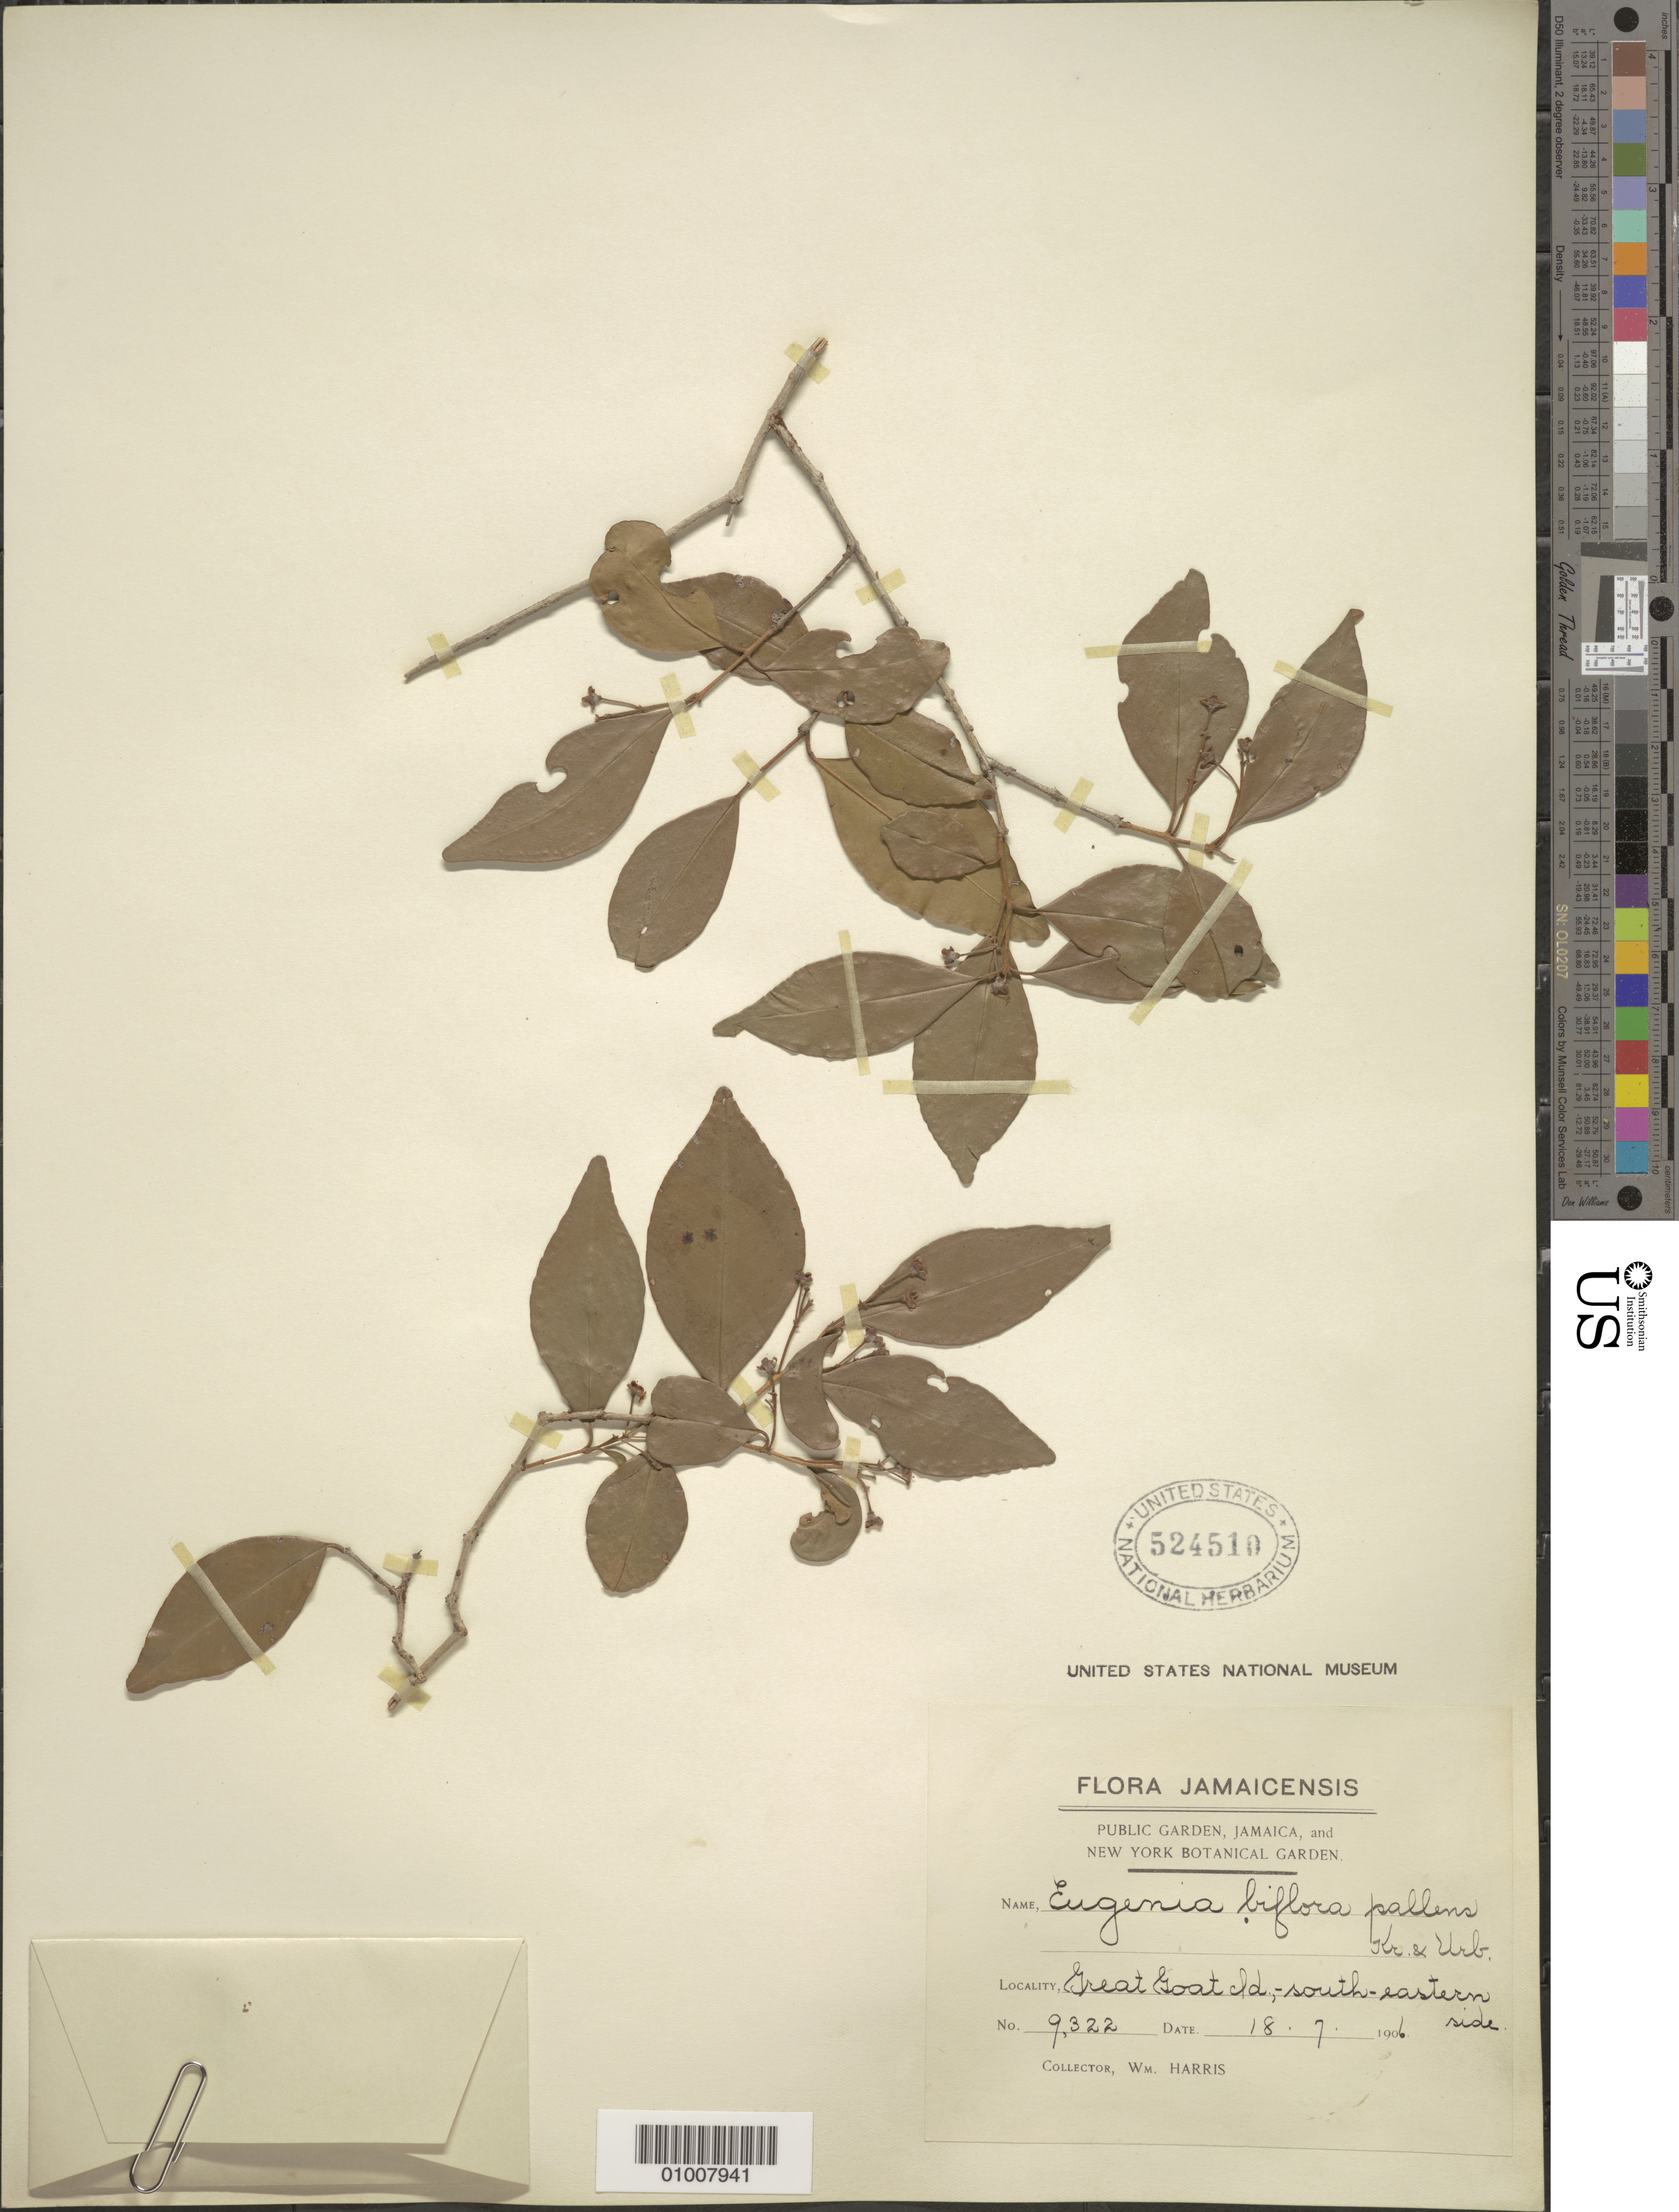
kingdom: Plantae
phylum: Tracheophyta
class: Magnoliopsida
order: Myrtales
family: Myrtaceae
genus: Eugenia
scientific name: Eugenia biflora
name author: (L.) DC.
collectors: W. H. Harris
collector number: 9322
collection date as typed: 18 Jul 1906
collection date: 1906-07-18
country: Jamaica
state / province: Saint Catherine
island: Great Goat Island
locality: Great Goat Island, southeastern side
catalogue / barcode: US 524510